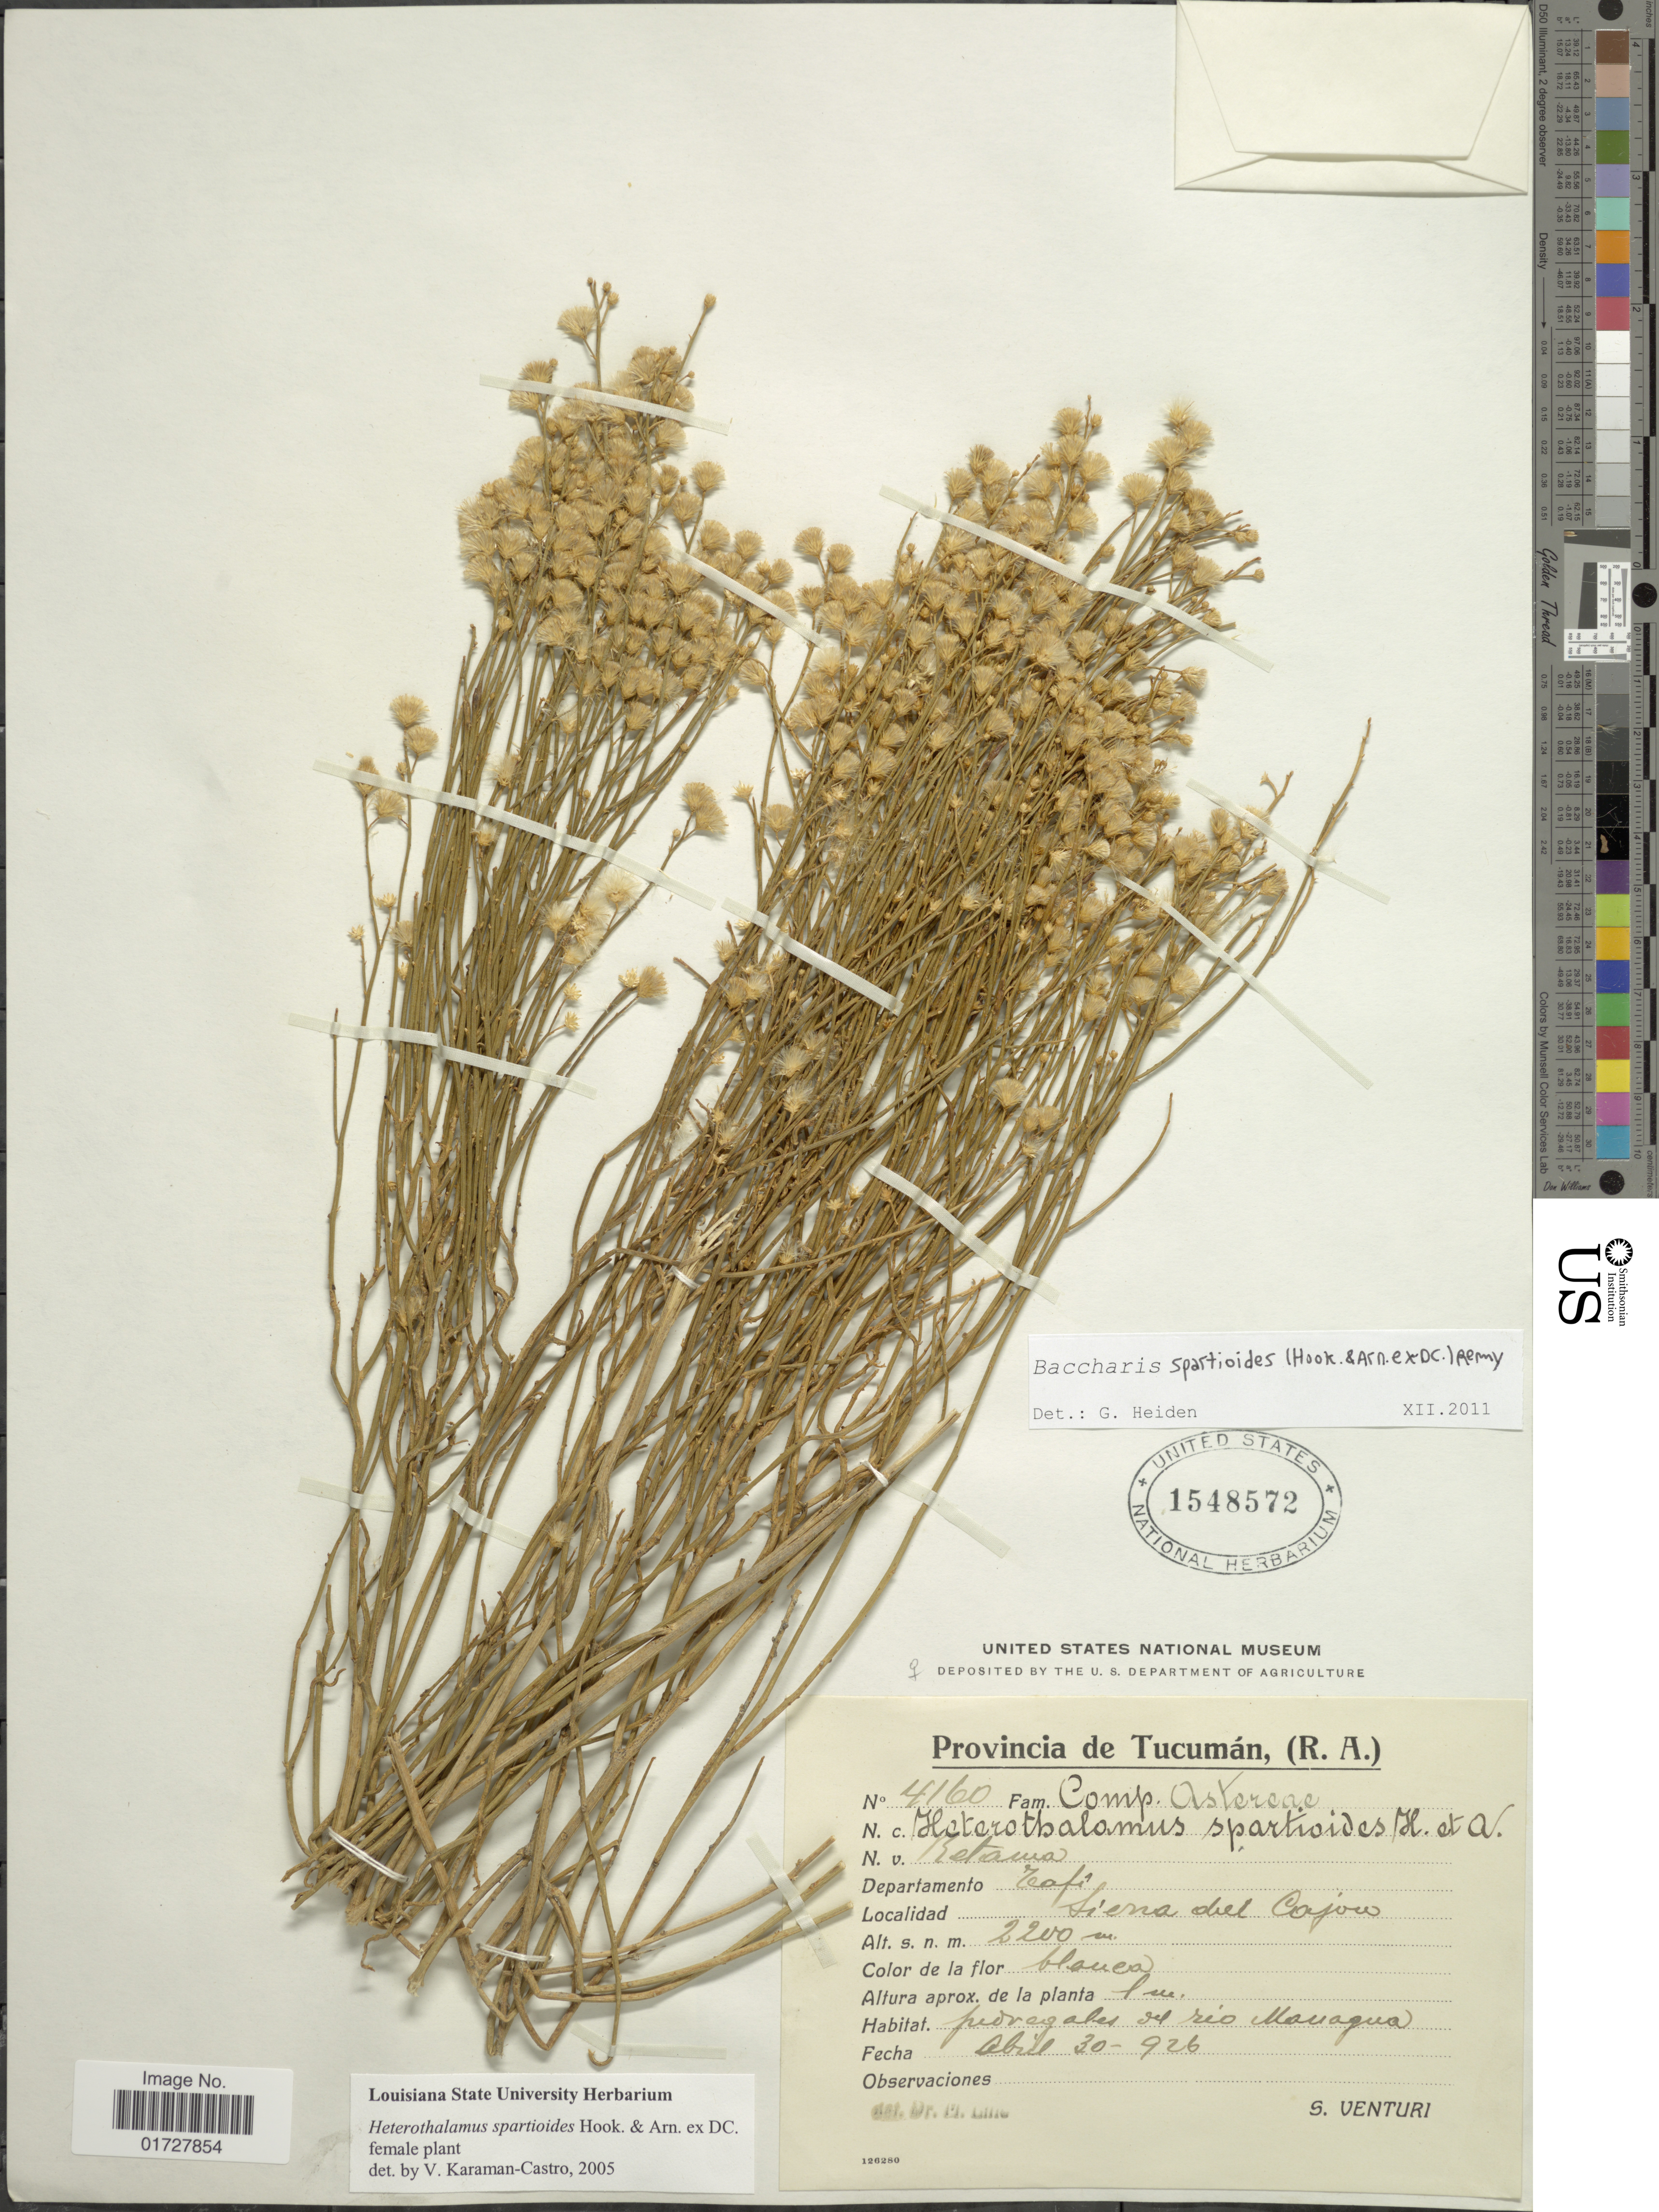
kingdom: Plantae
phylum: Tracheophyta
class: Magnoliopsida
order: Asterales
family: Asteraceae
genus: Baccharis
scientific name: Baccharis spartioides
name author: (Hook. & Arn. ex DC.) J. Rémy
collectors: S. Venturi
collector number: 4160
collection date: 1926-04-30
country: Argentina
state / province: Tucuman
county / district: Tafí Viejo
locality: Sierra del Cajon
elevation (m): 2200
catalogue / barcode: US 1548572